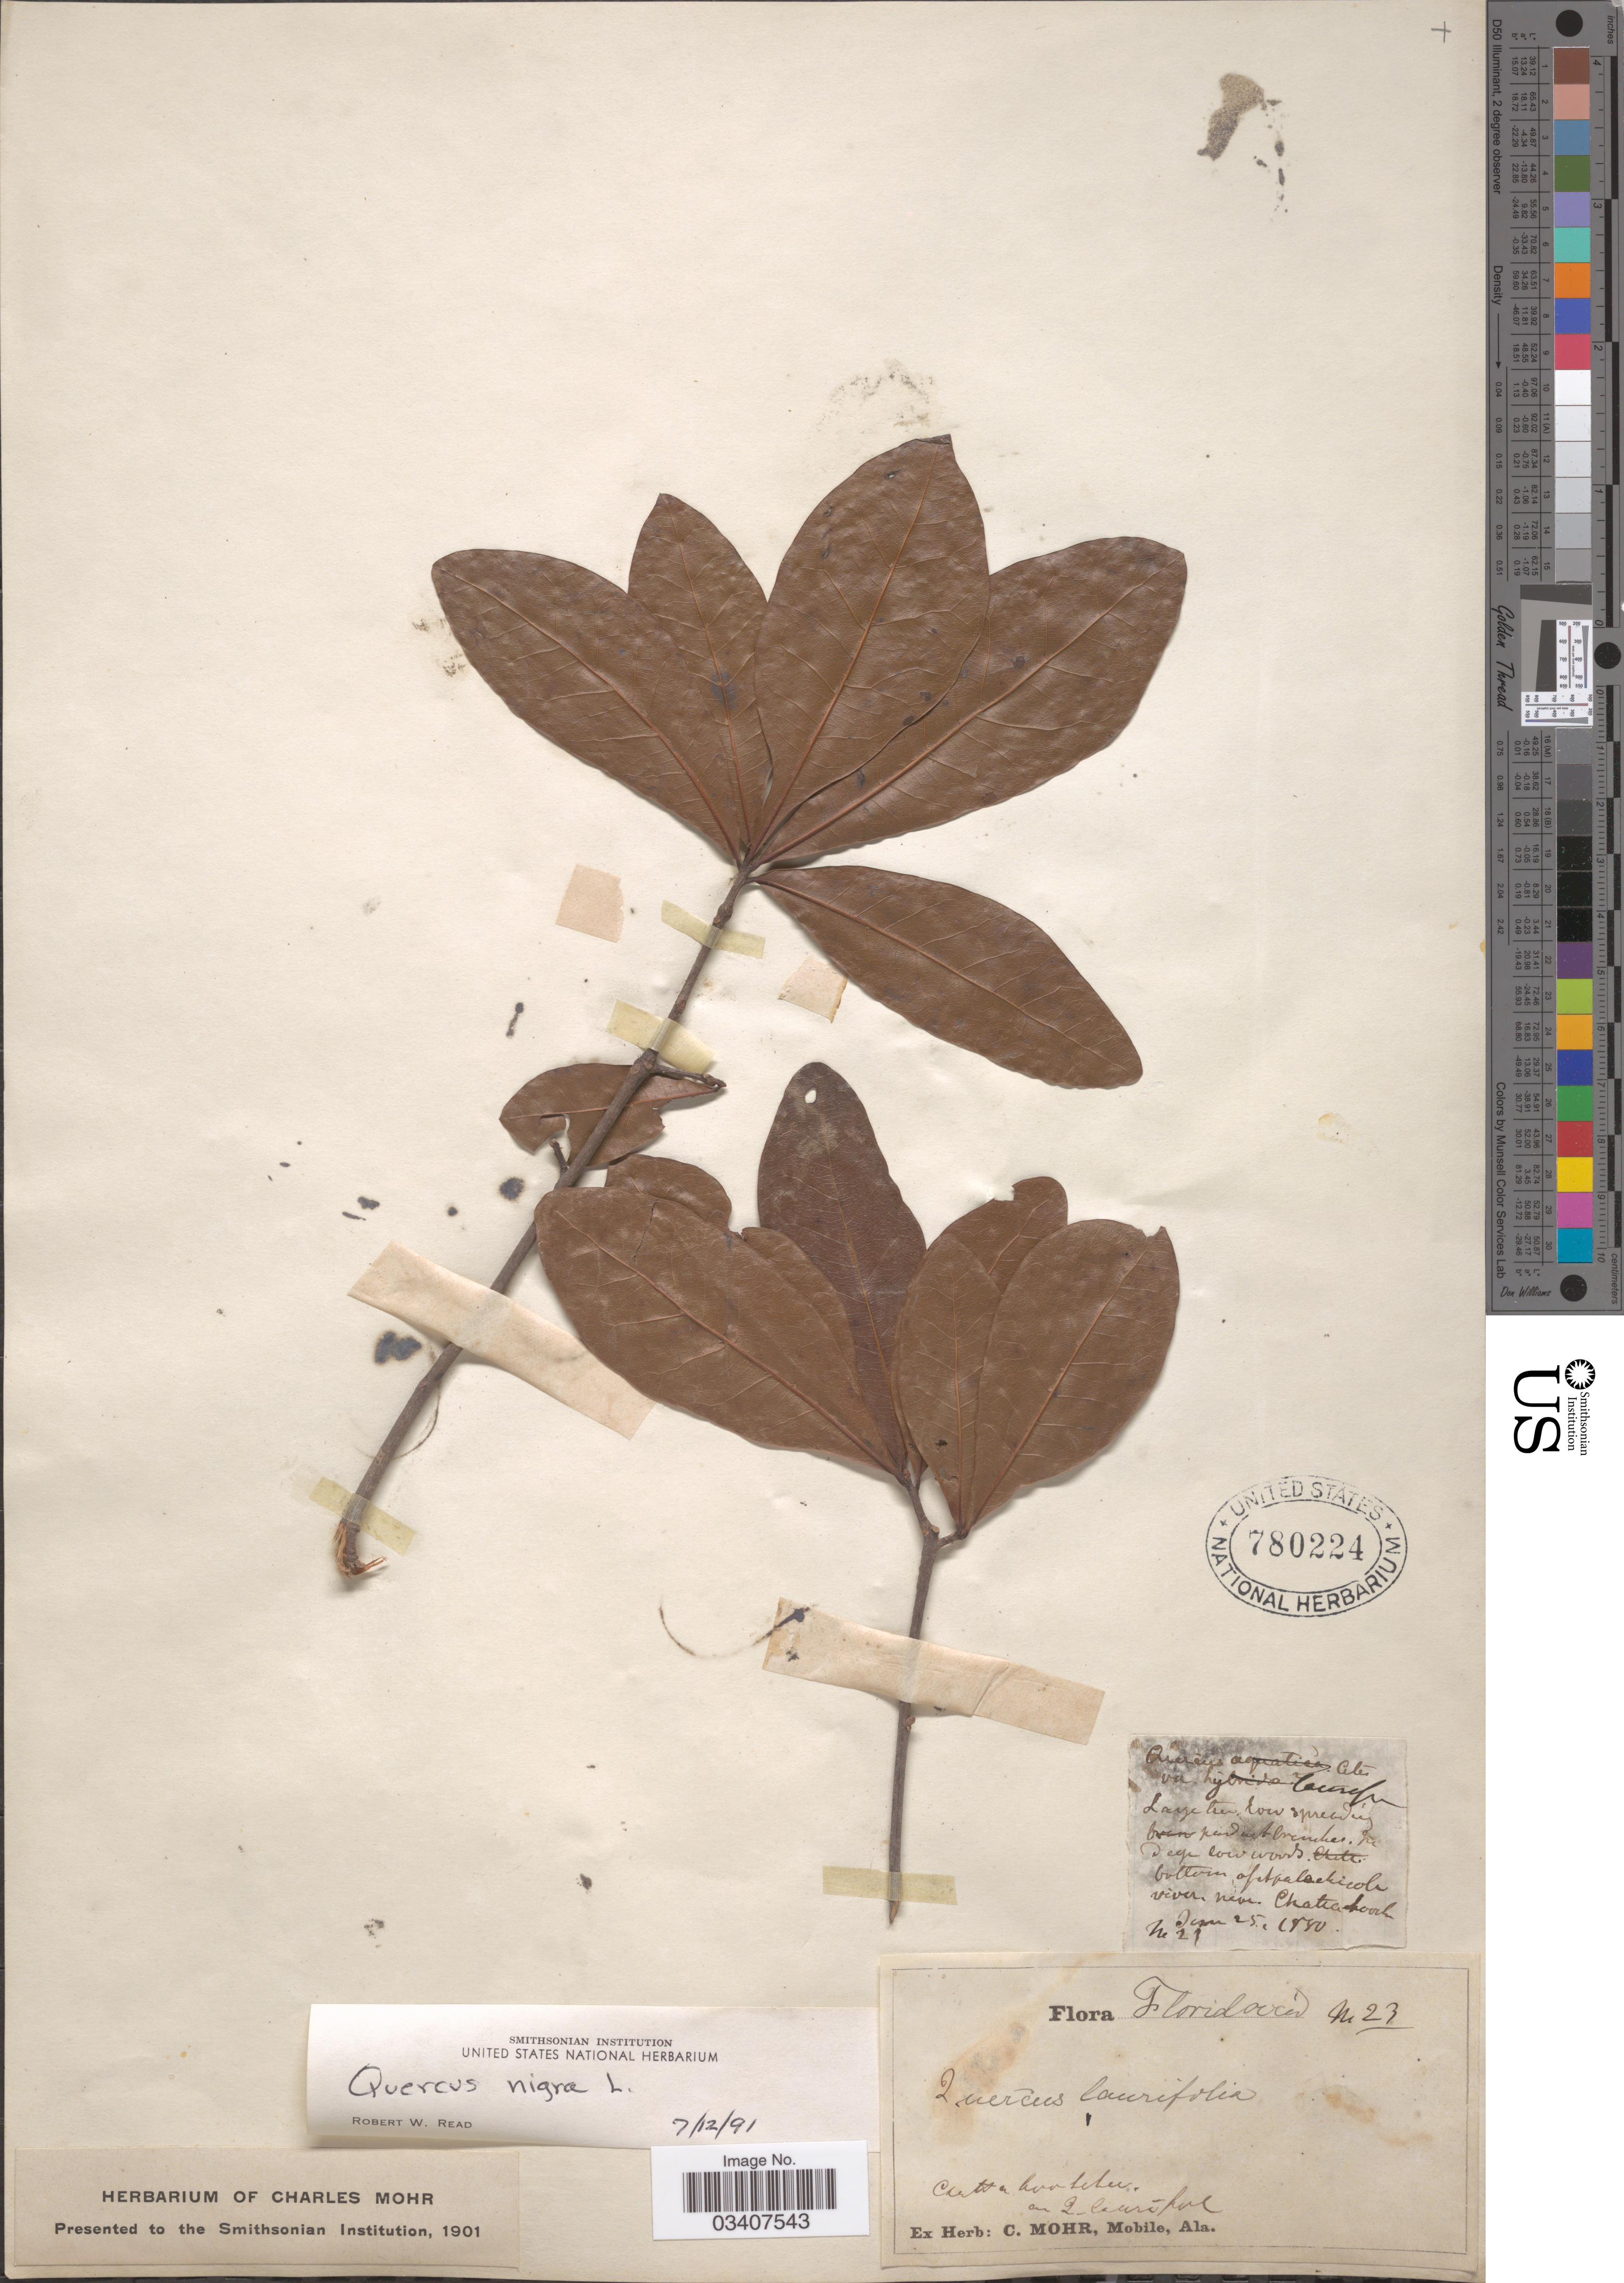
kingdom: Plantae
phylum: Tracheophyta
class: Magnoliopsida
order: Fagales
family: Fagaceae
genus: Quercus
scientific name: Quercus nigra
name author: L.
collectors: ex herb. Charles Mohr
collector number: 23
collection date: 1940-06-25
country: United States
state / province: Florida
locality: Bottom of Apalachicola river, near Chattahoochee.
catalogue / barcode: US 780224